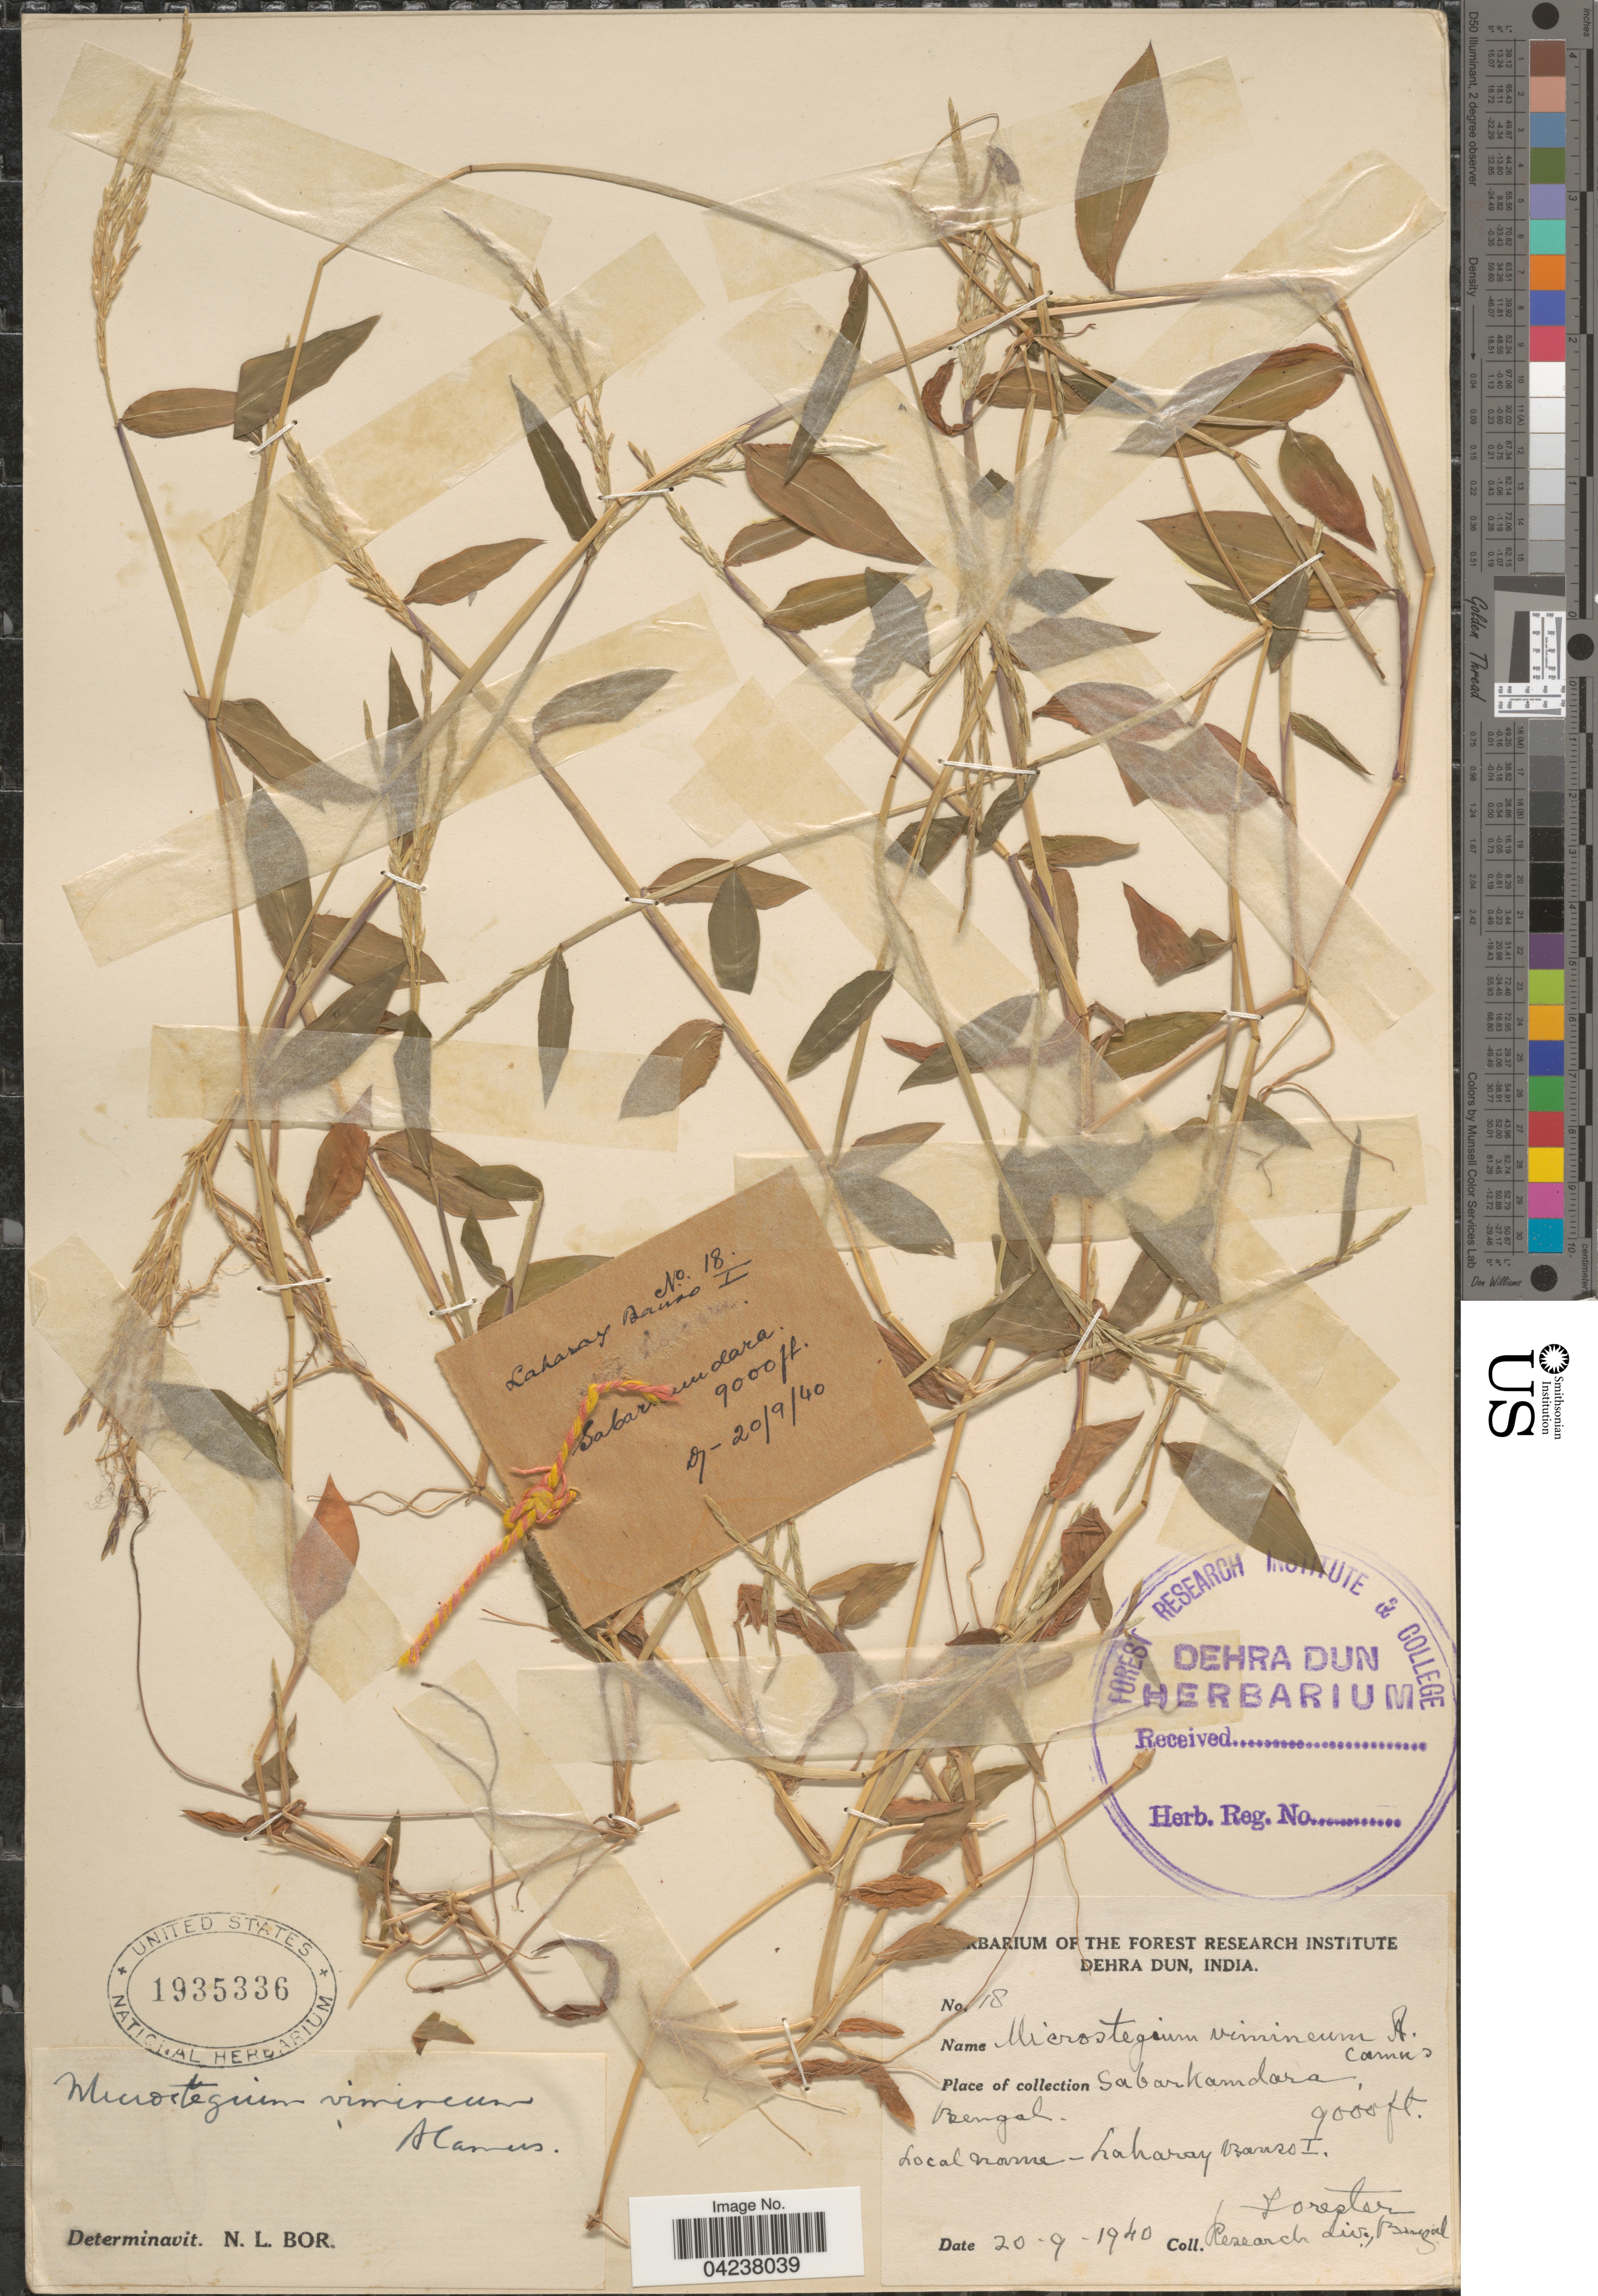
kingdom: Plantae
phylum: Tracheophyta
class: Liliopsida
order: Poales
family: Poaceae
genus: Microstegium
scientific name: Microstegium vimineum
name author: (Trin.) A. Camus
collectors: Forester Research div. Bengal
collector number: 18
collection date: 1940-09-20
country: India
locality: Sabarkamdara [interpreted], Bengal.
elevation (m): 2743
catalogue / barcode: US 1935336